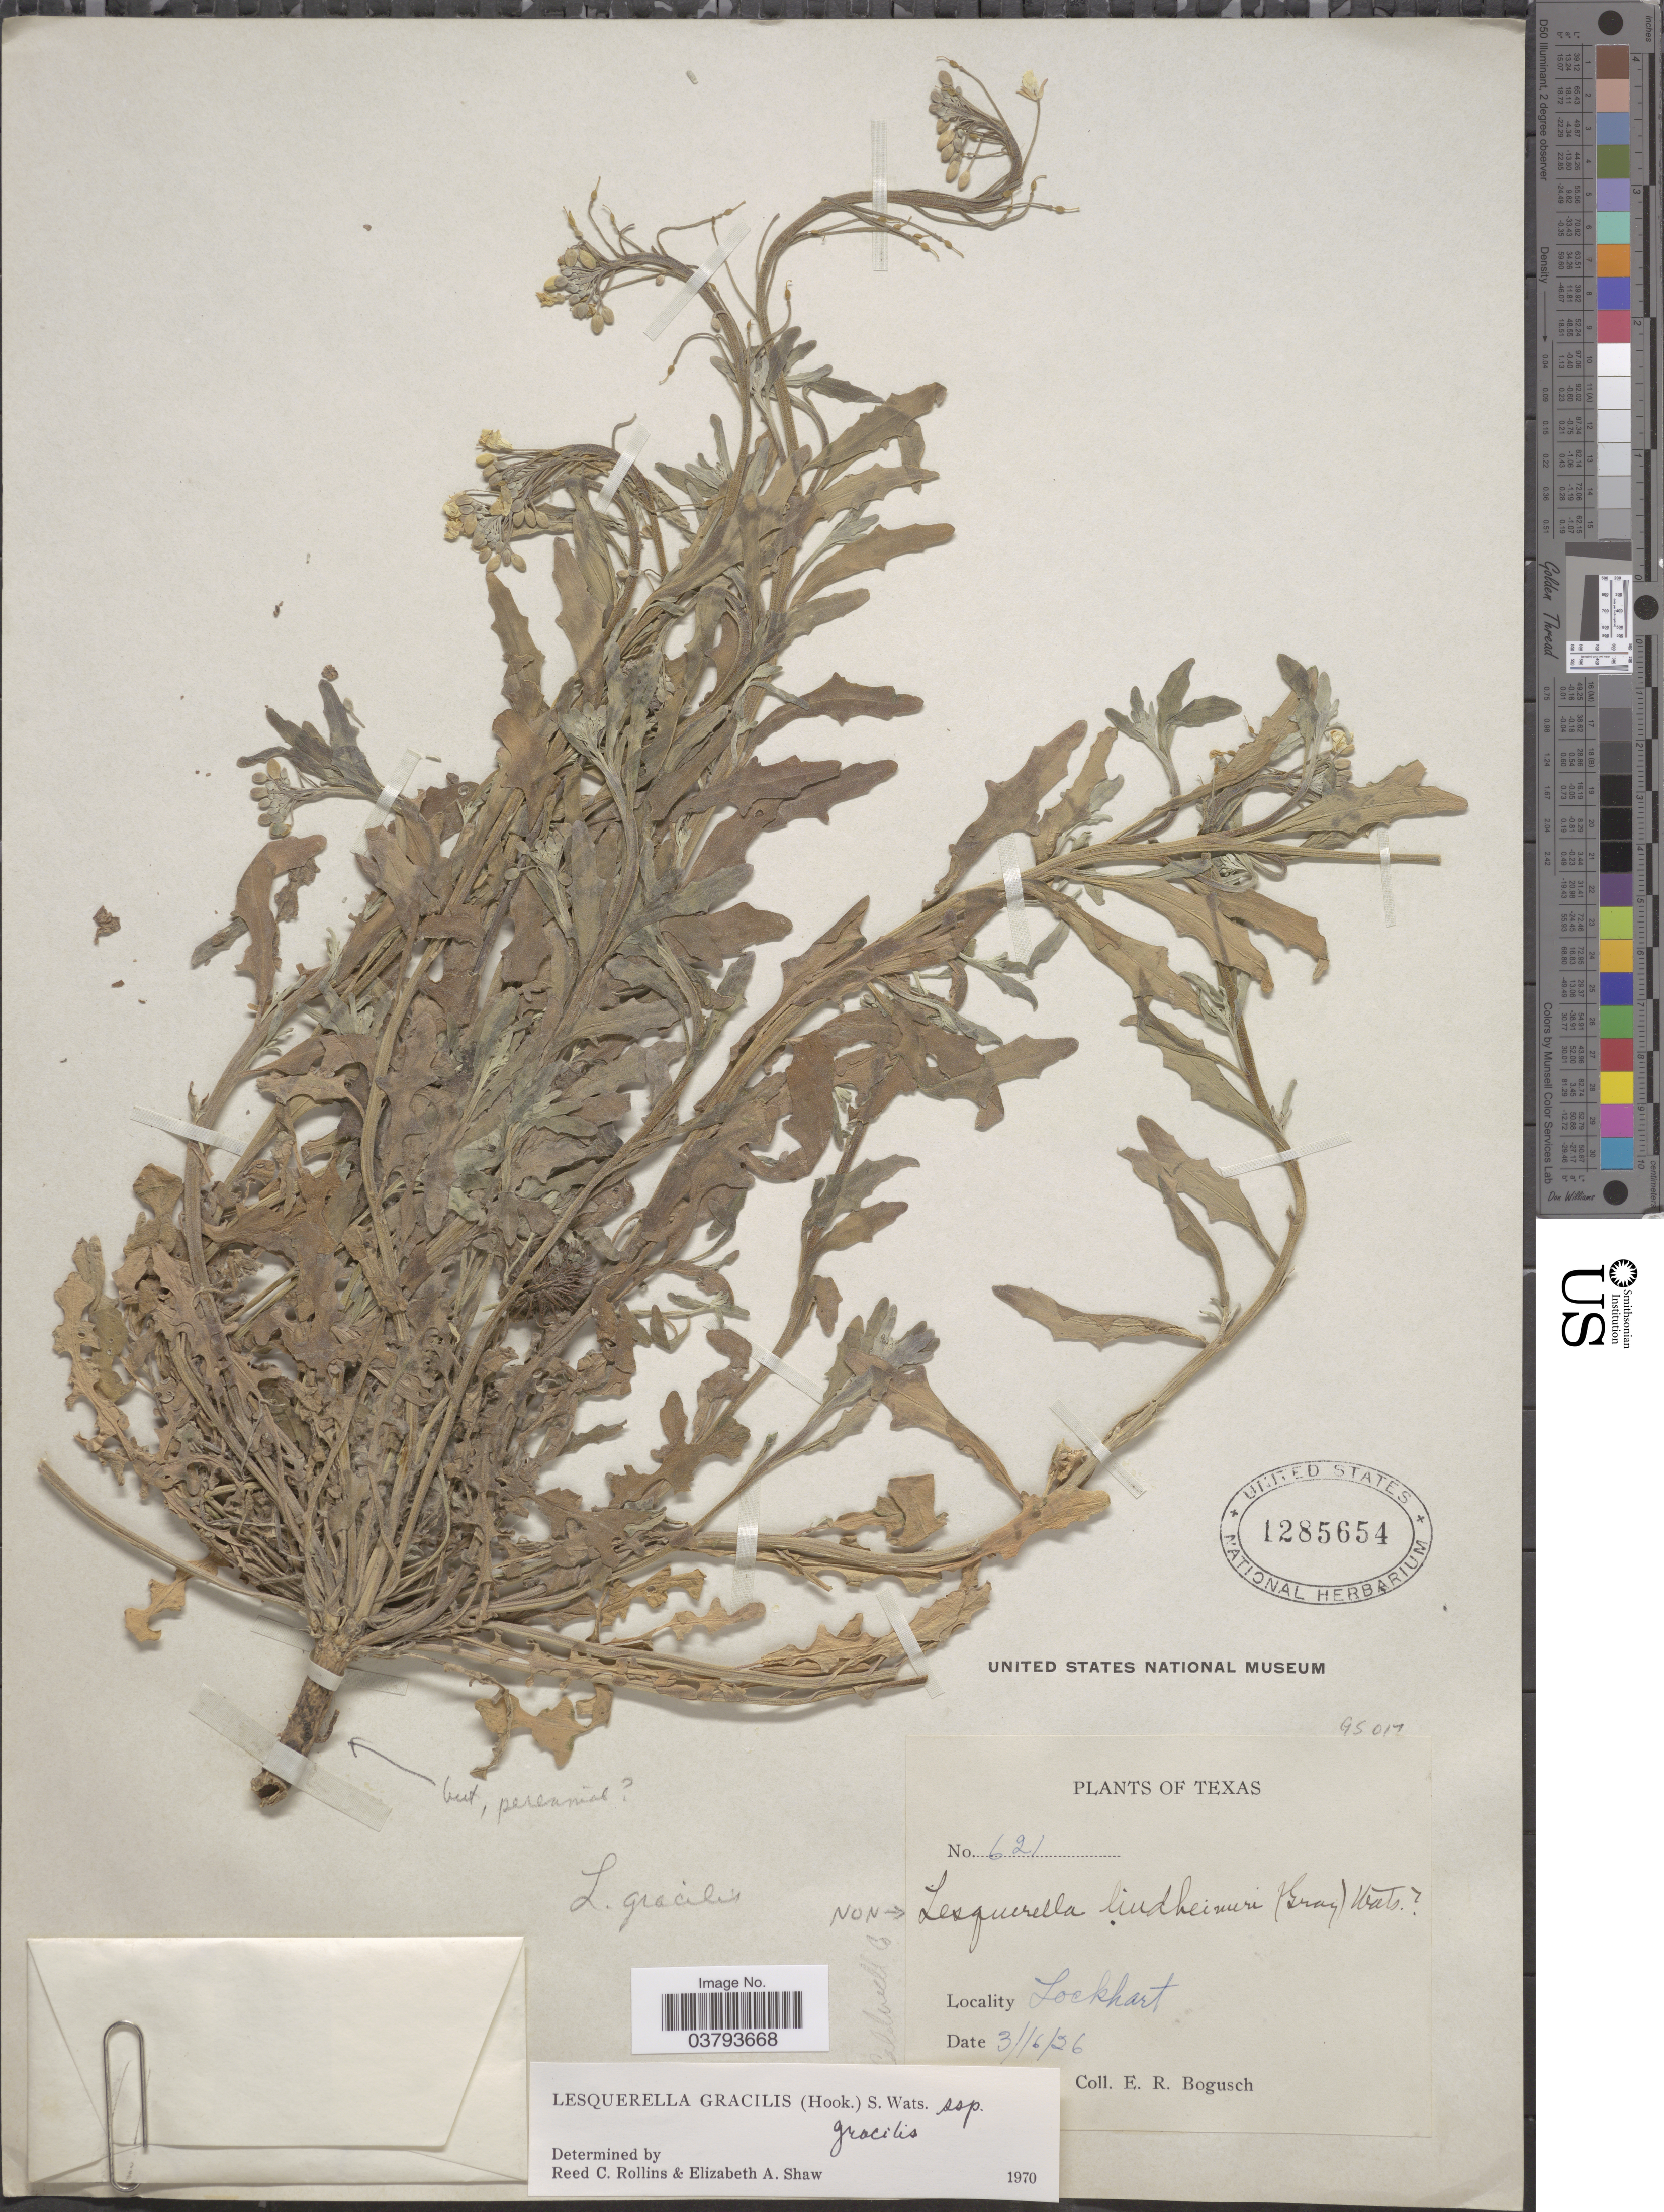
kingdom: Plantae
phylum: Tracheophyta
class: Magnoliopsida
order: Brassicales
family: Brassicaceae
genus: Lesquerella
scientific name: Lesquerella gracilis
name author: (Hook.) S. Watson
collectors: E. Bogusch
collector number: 621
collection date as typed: Transcribed d/m/y: 16/3/26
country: United States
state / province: Texas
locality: Lockhart. Caldwell Co.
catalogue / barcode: US 1285654